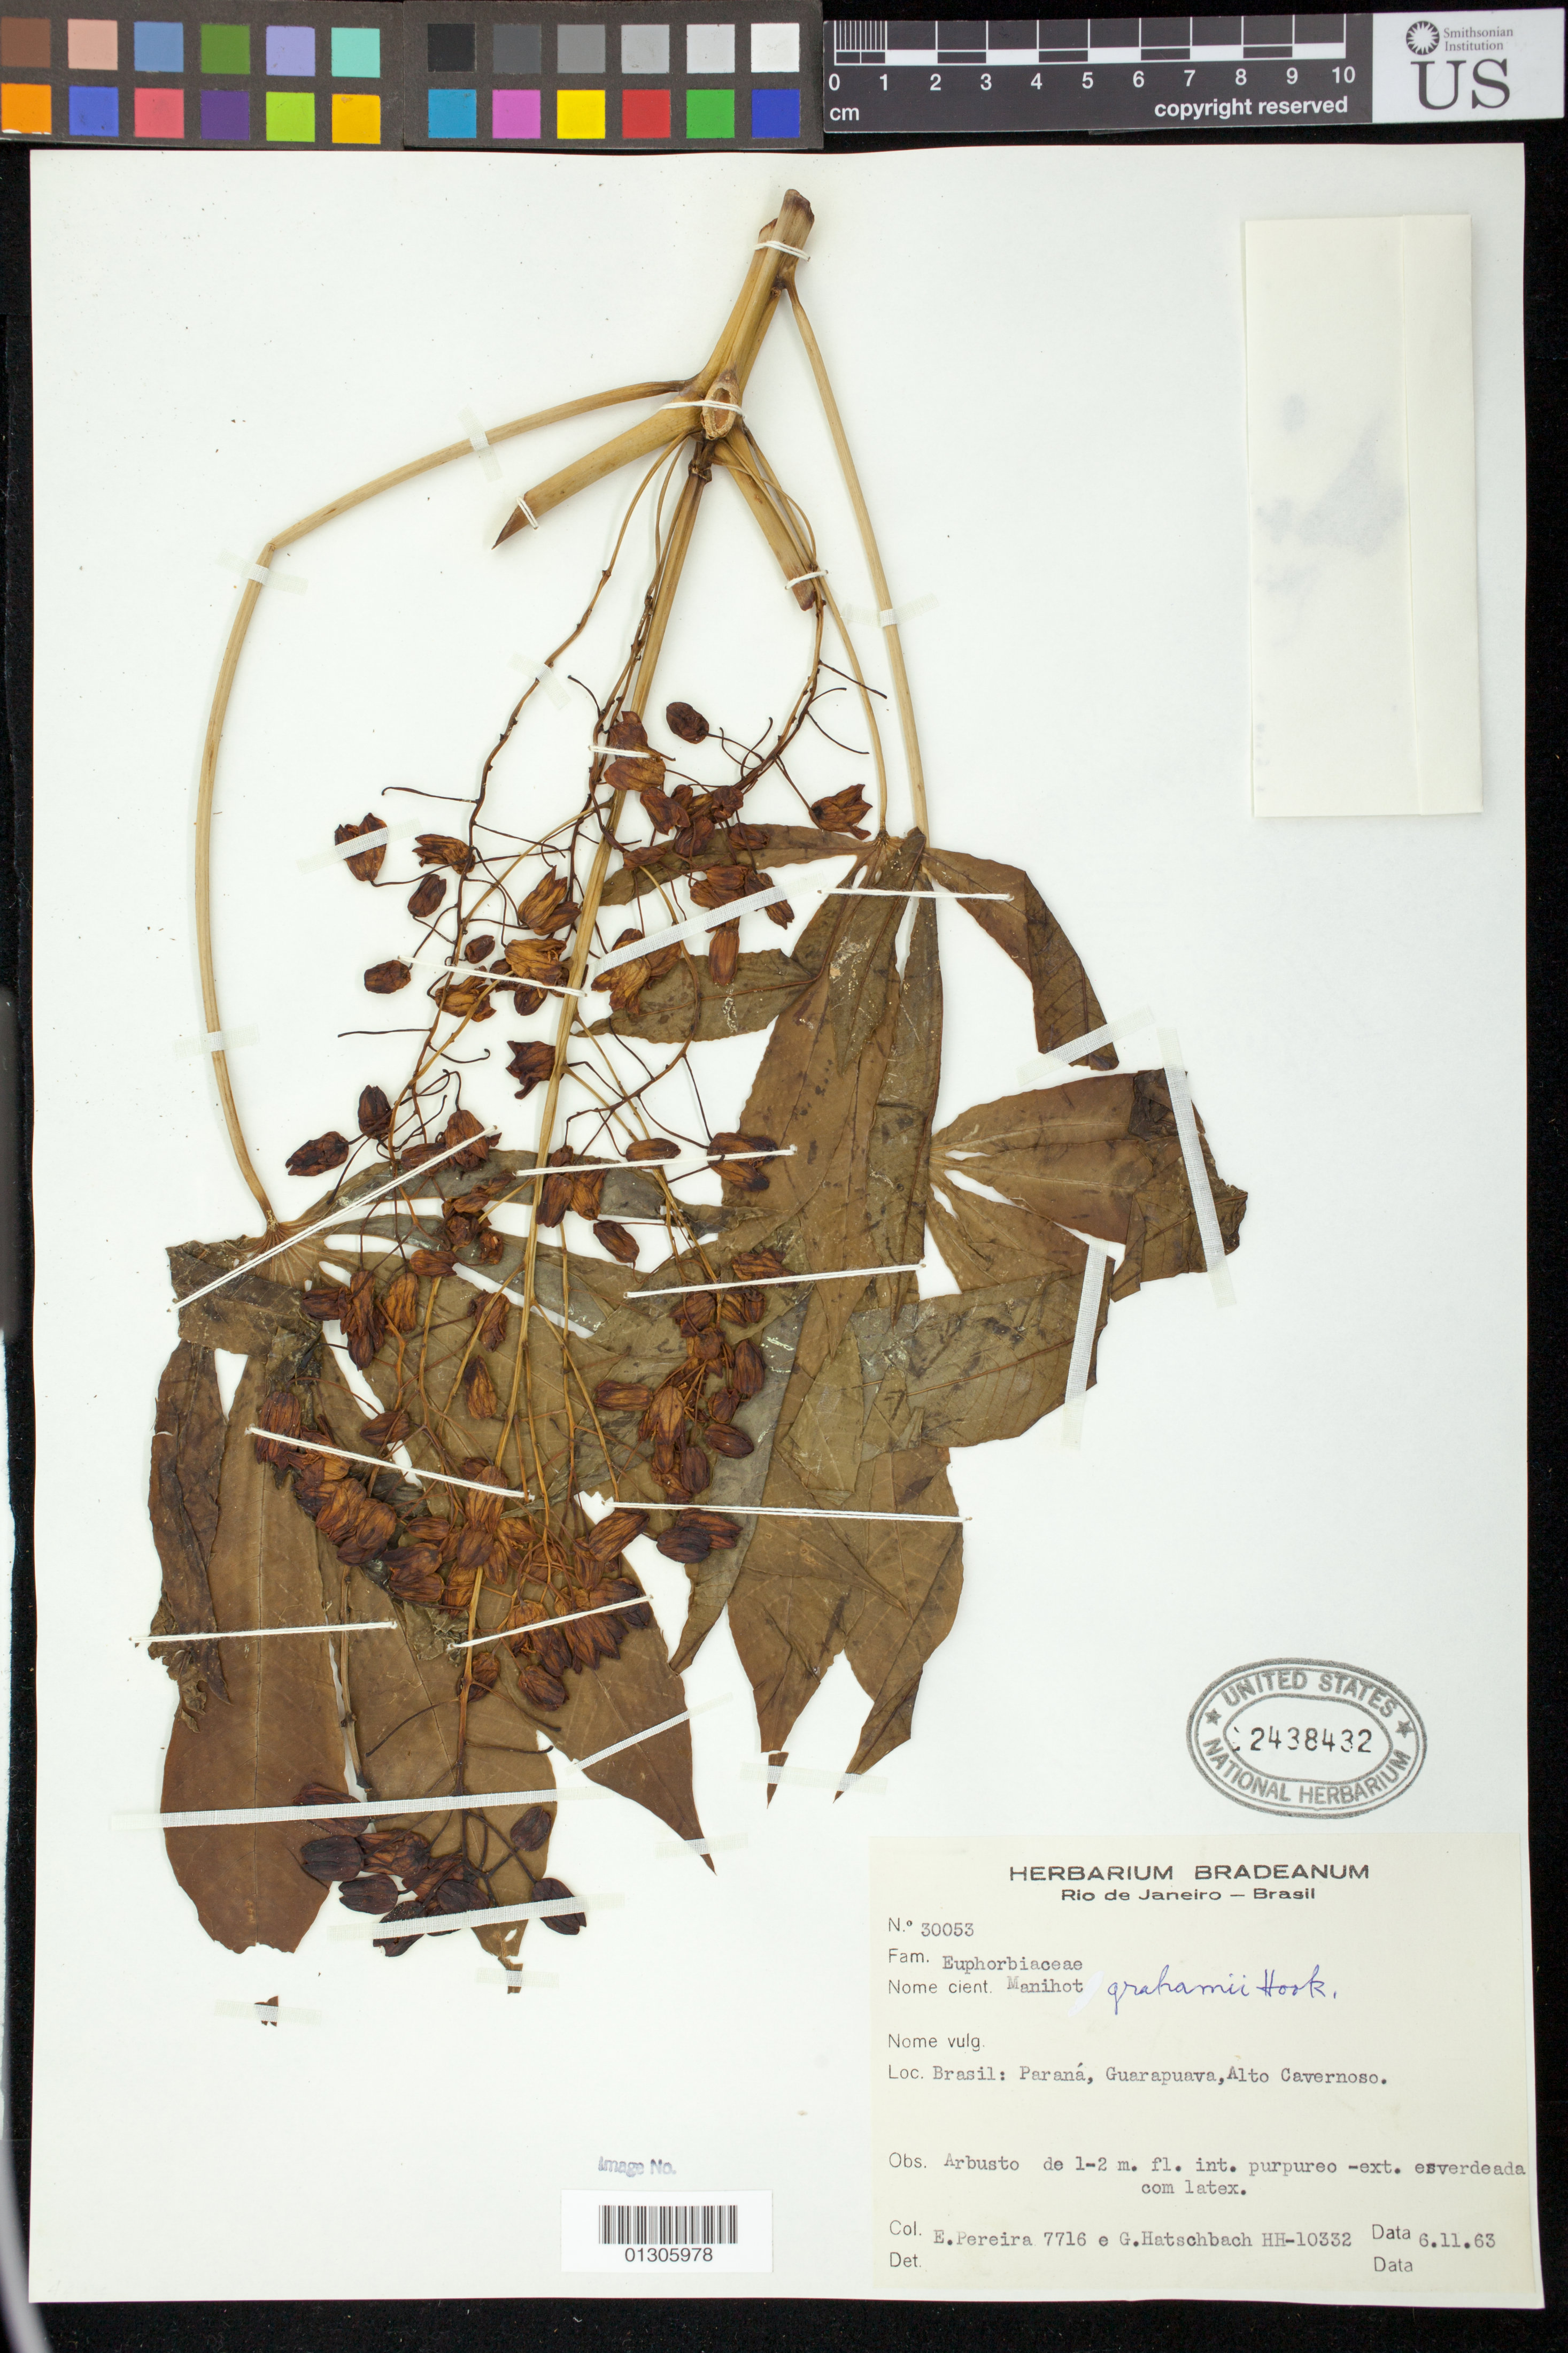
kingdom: Plantae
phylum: Tracheophyta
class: Magnoliopsida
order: Malpighiales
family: Euphorbiaceae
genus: Manihot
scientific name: Manihot guaranitica subsp. guaranitica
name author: Chodat & Hassl.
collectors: E. Pereira & G. Hatschbach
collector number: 7716, HH-10332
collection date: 1963-06-11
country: Brazil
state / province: Paraná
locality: Guarapuava, Alto Cavernoso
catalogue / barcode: US 2438432